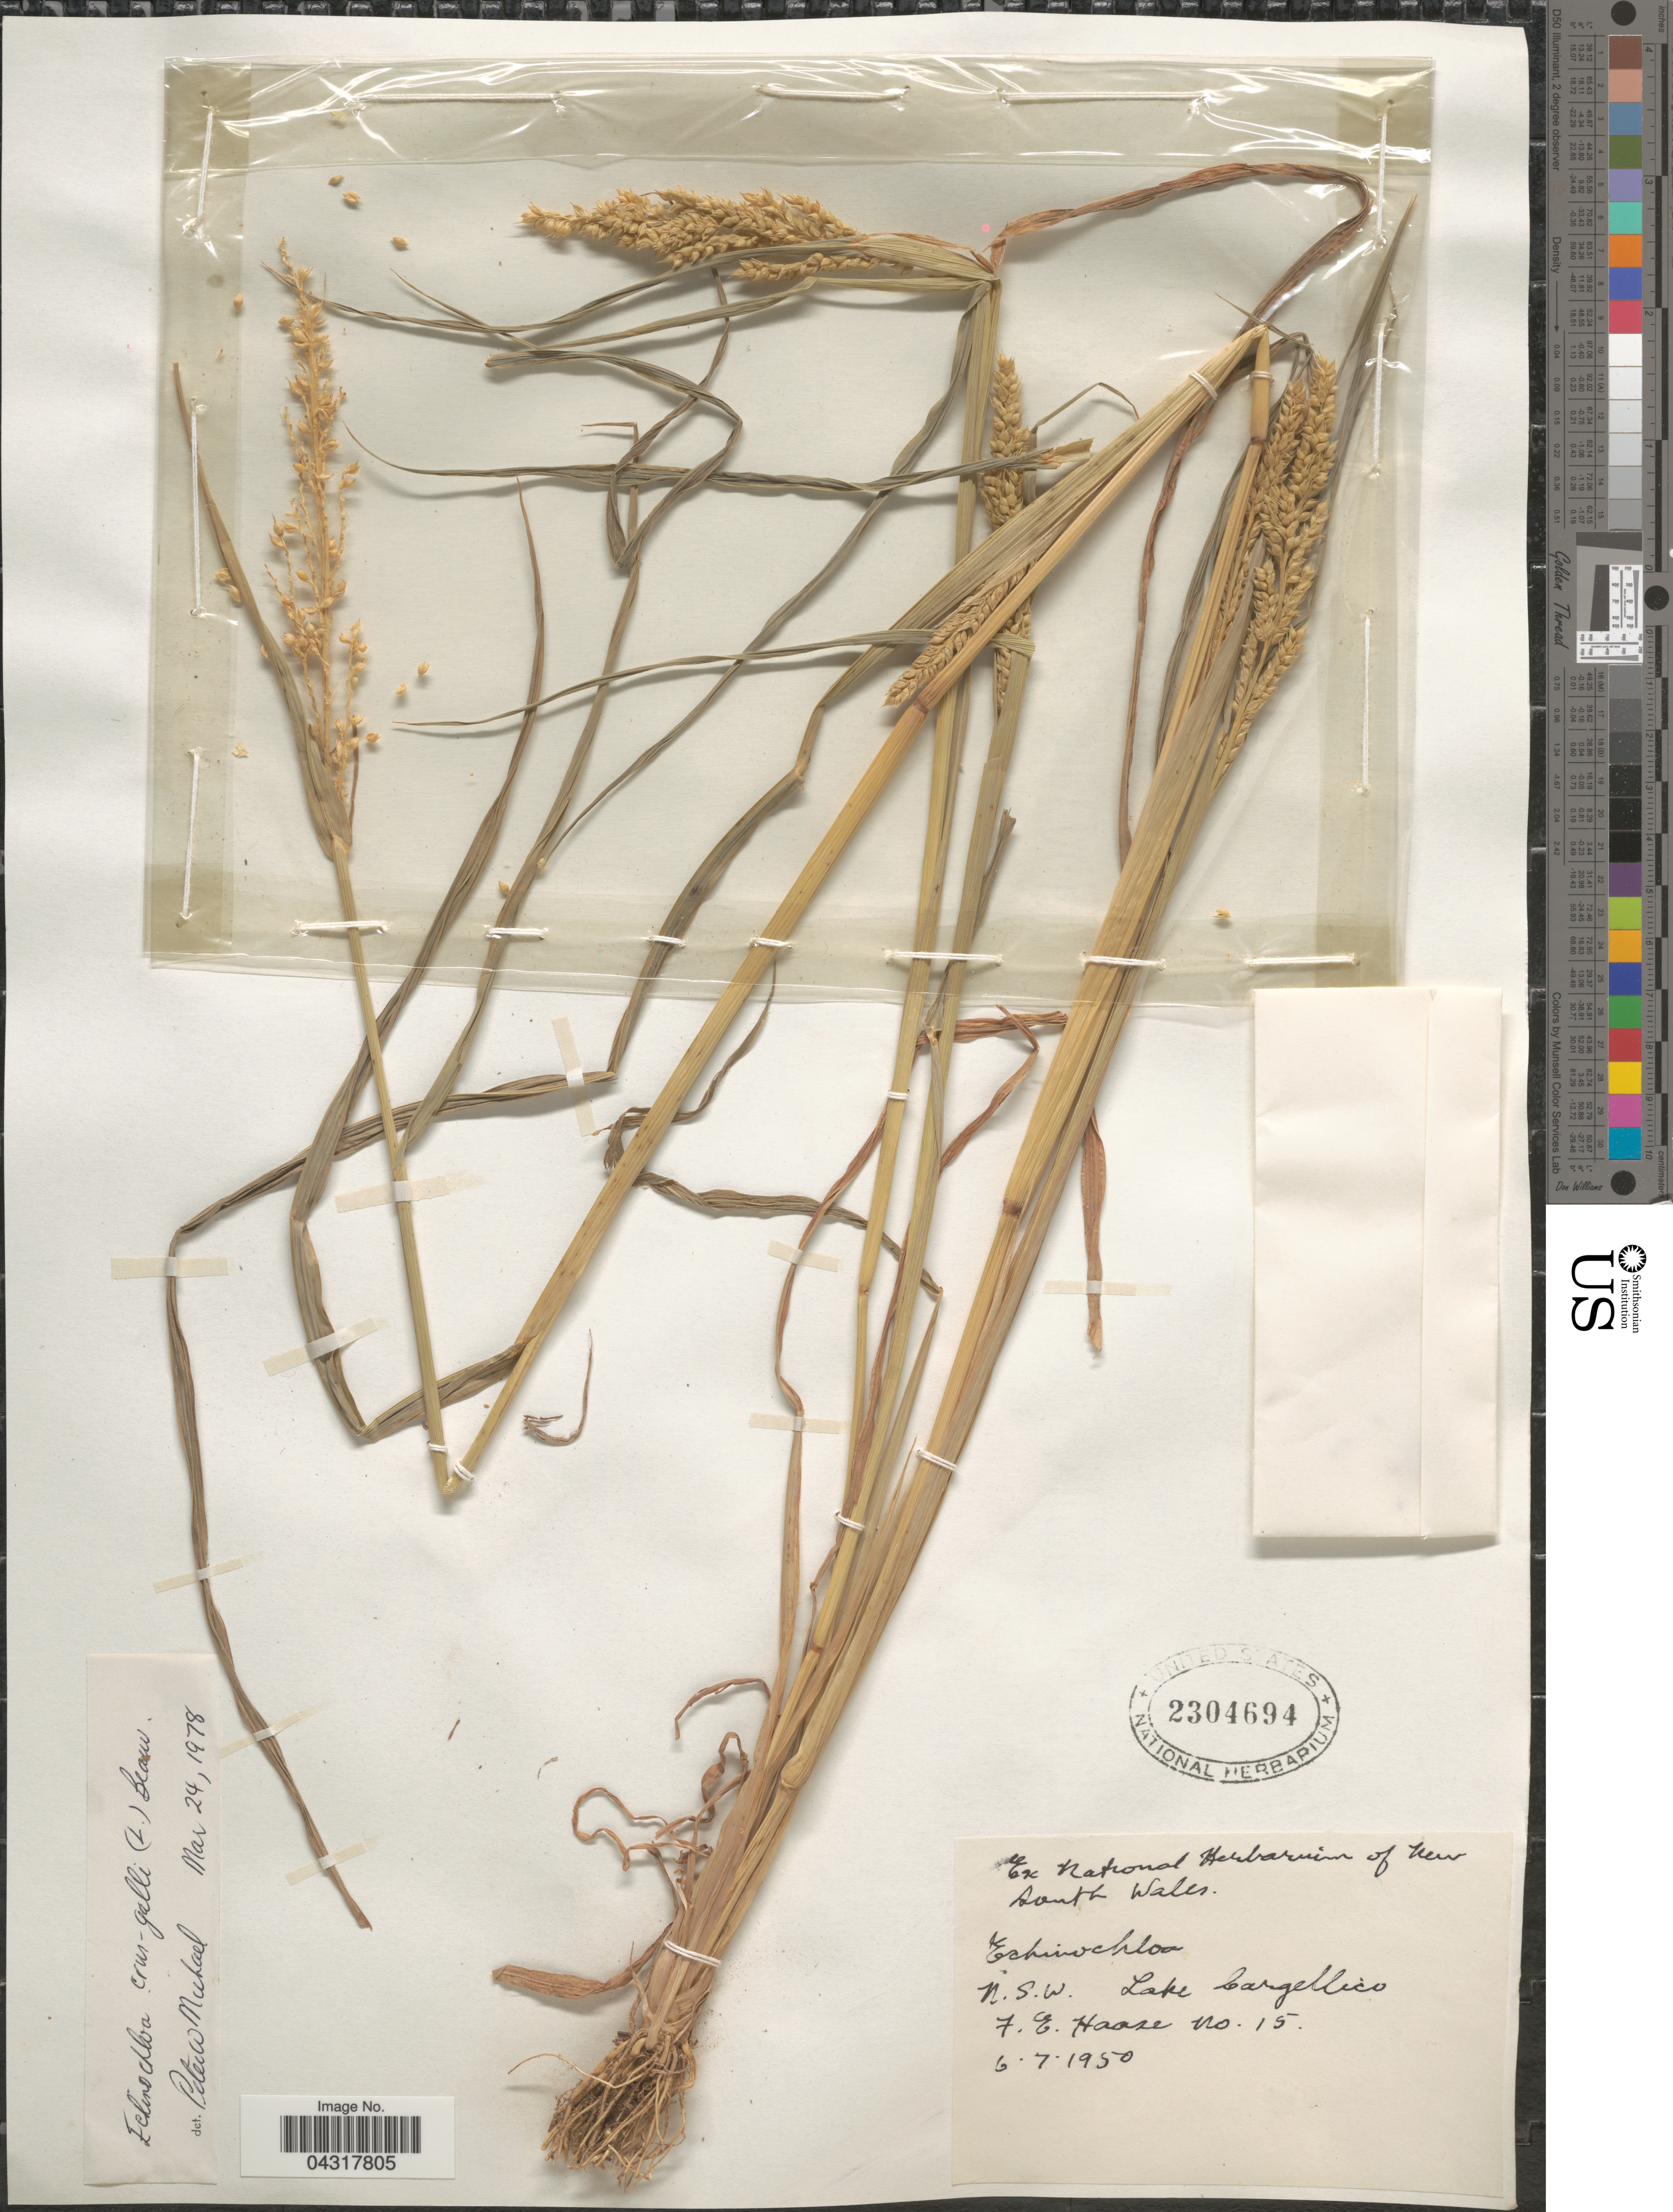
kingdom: Plantae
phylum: Tracheophyta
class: Liliopsida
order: Poales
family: Poaceae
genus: Echinochloa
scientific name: Echinochloa crus-galli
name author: (L.) P. Beauv.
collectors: F. Haase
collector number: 15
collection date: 1950-07-06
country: Australia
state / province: New South Wales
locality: Lake Cargellico.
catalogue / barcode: US 2304694